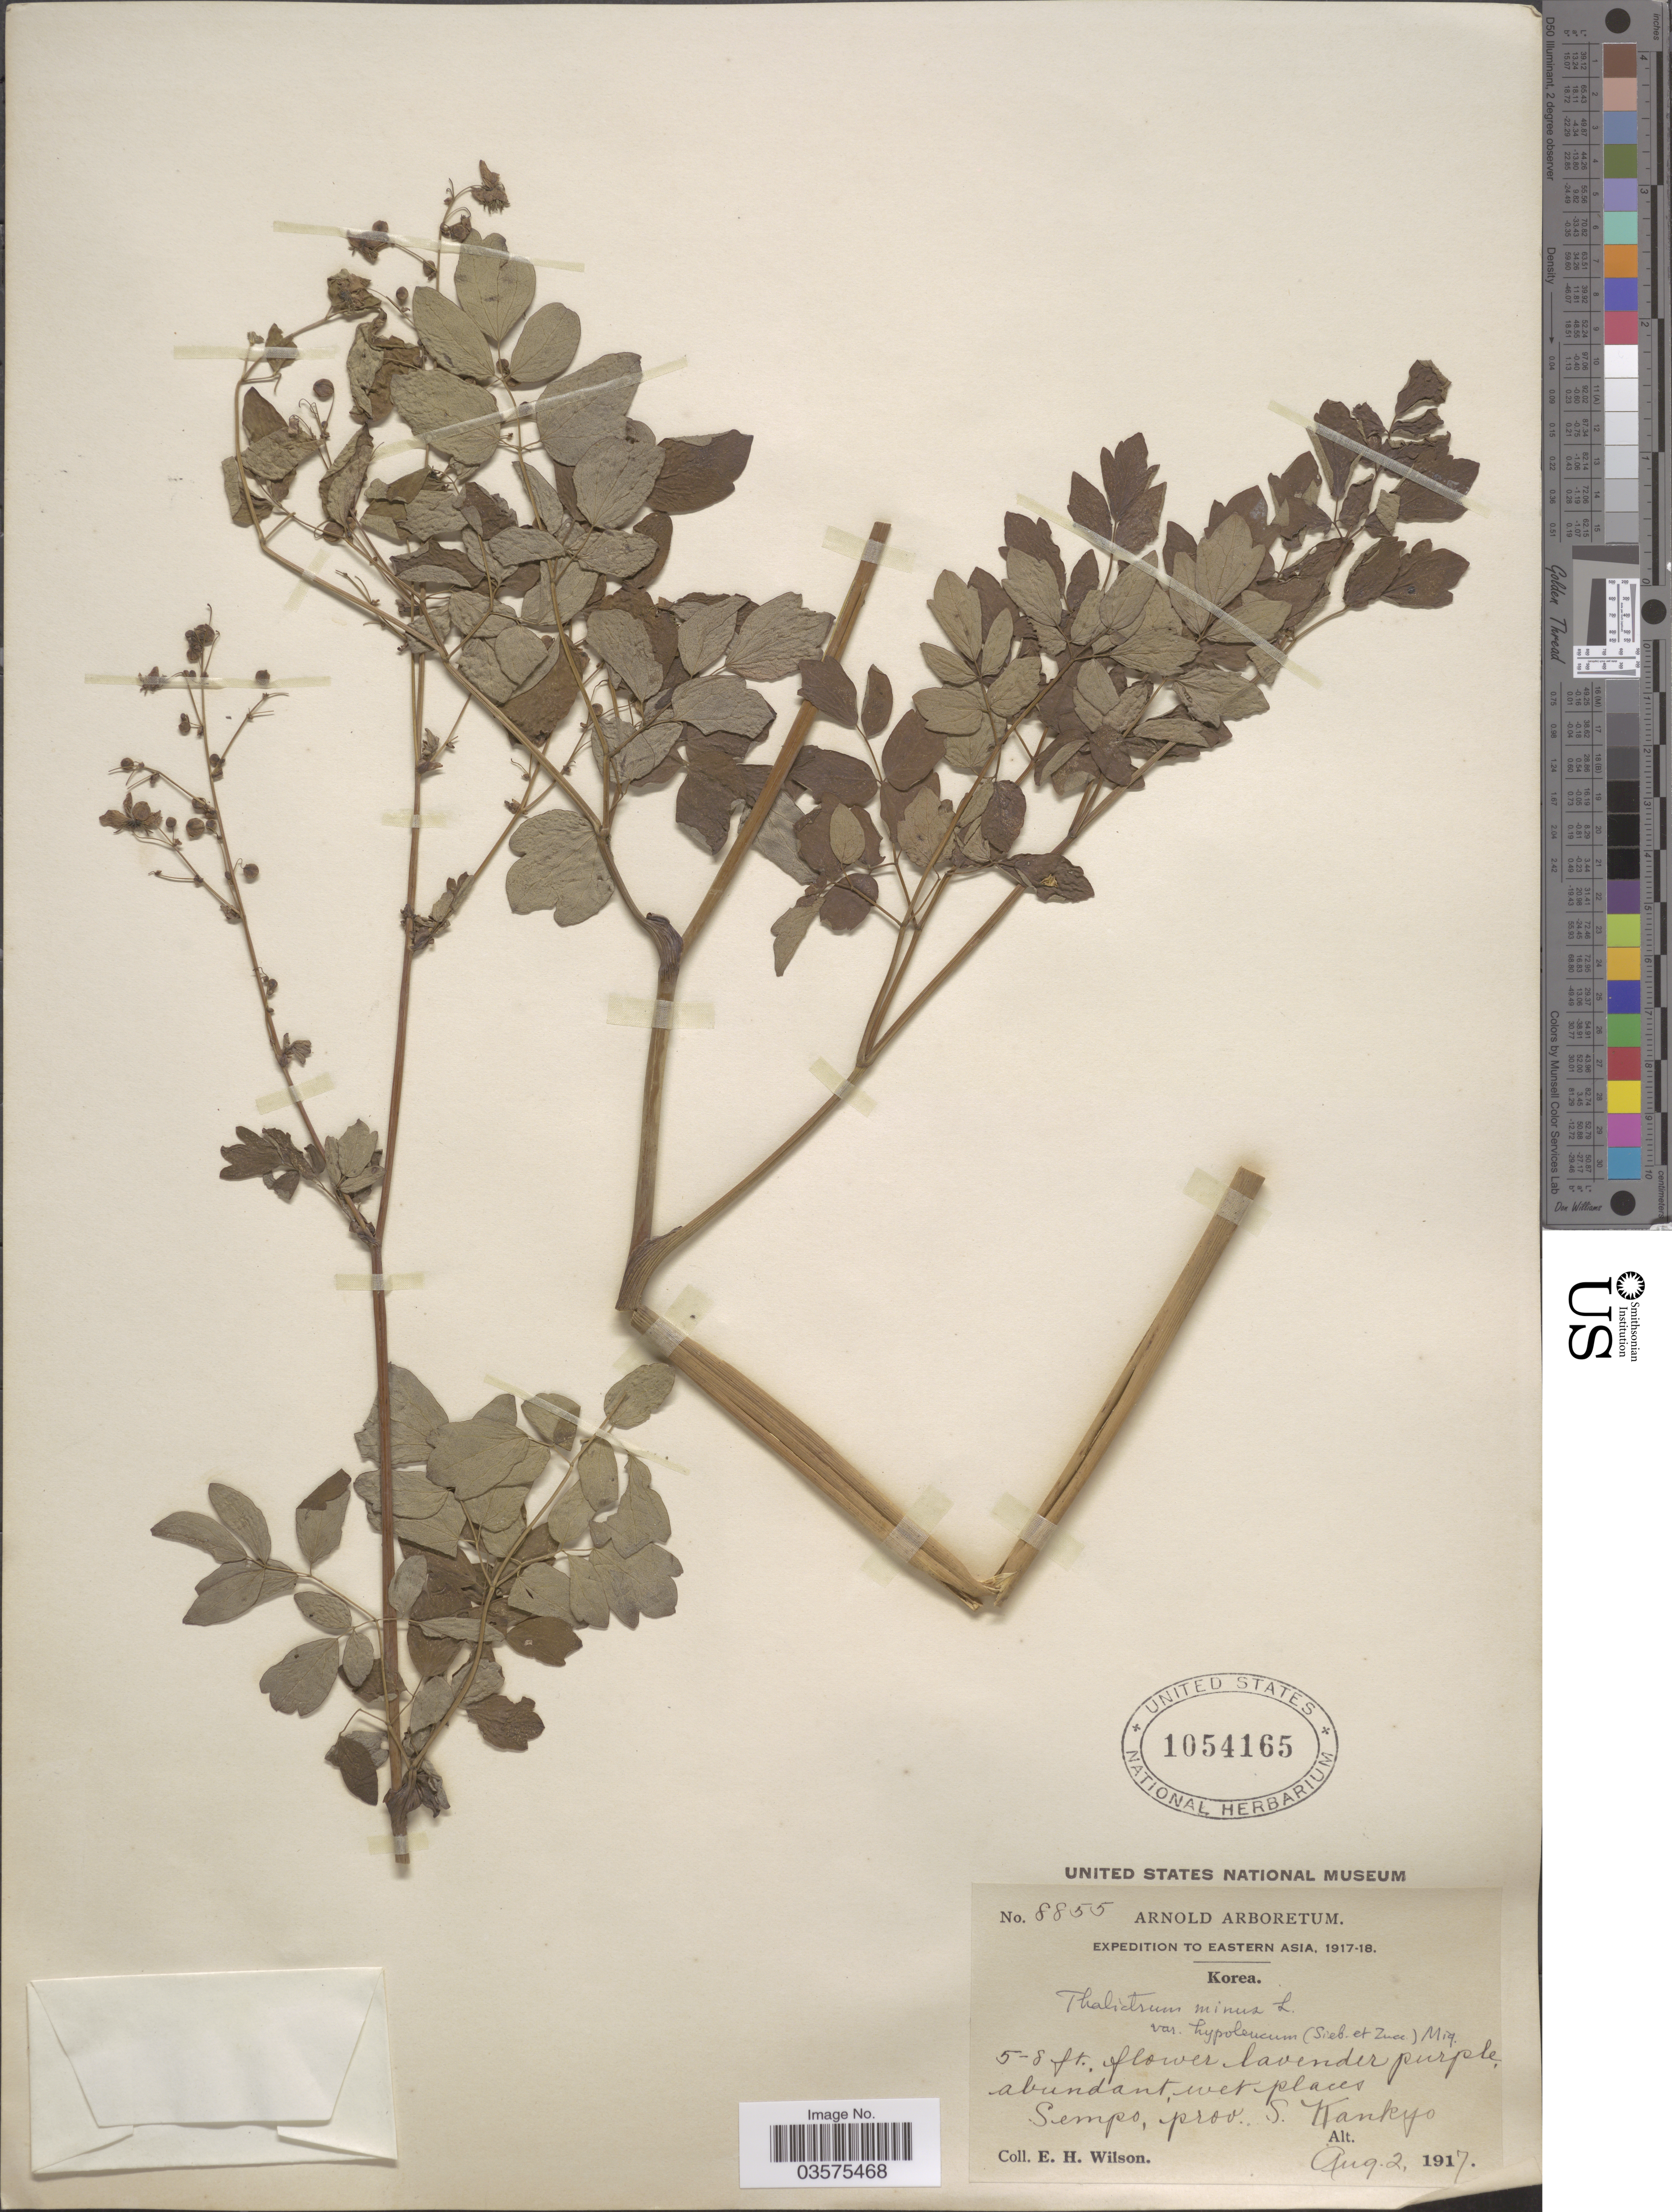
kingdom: Plantae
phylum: Tracheophyta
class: Magnoliopsida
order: Ranunculales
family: Ranunculaceae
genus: Thalictrum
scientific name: Thalictrum minus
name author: L.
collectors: E. Wilson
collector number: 8855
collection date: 1917-08-02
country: North Korea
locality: Eastern Asia. Sempo, prov. S. Kankyo.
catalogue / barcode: US 1054165